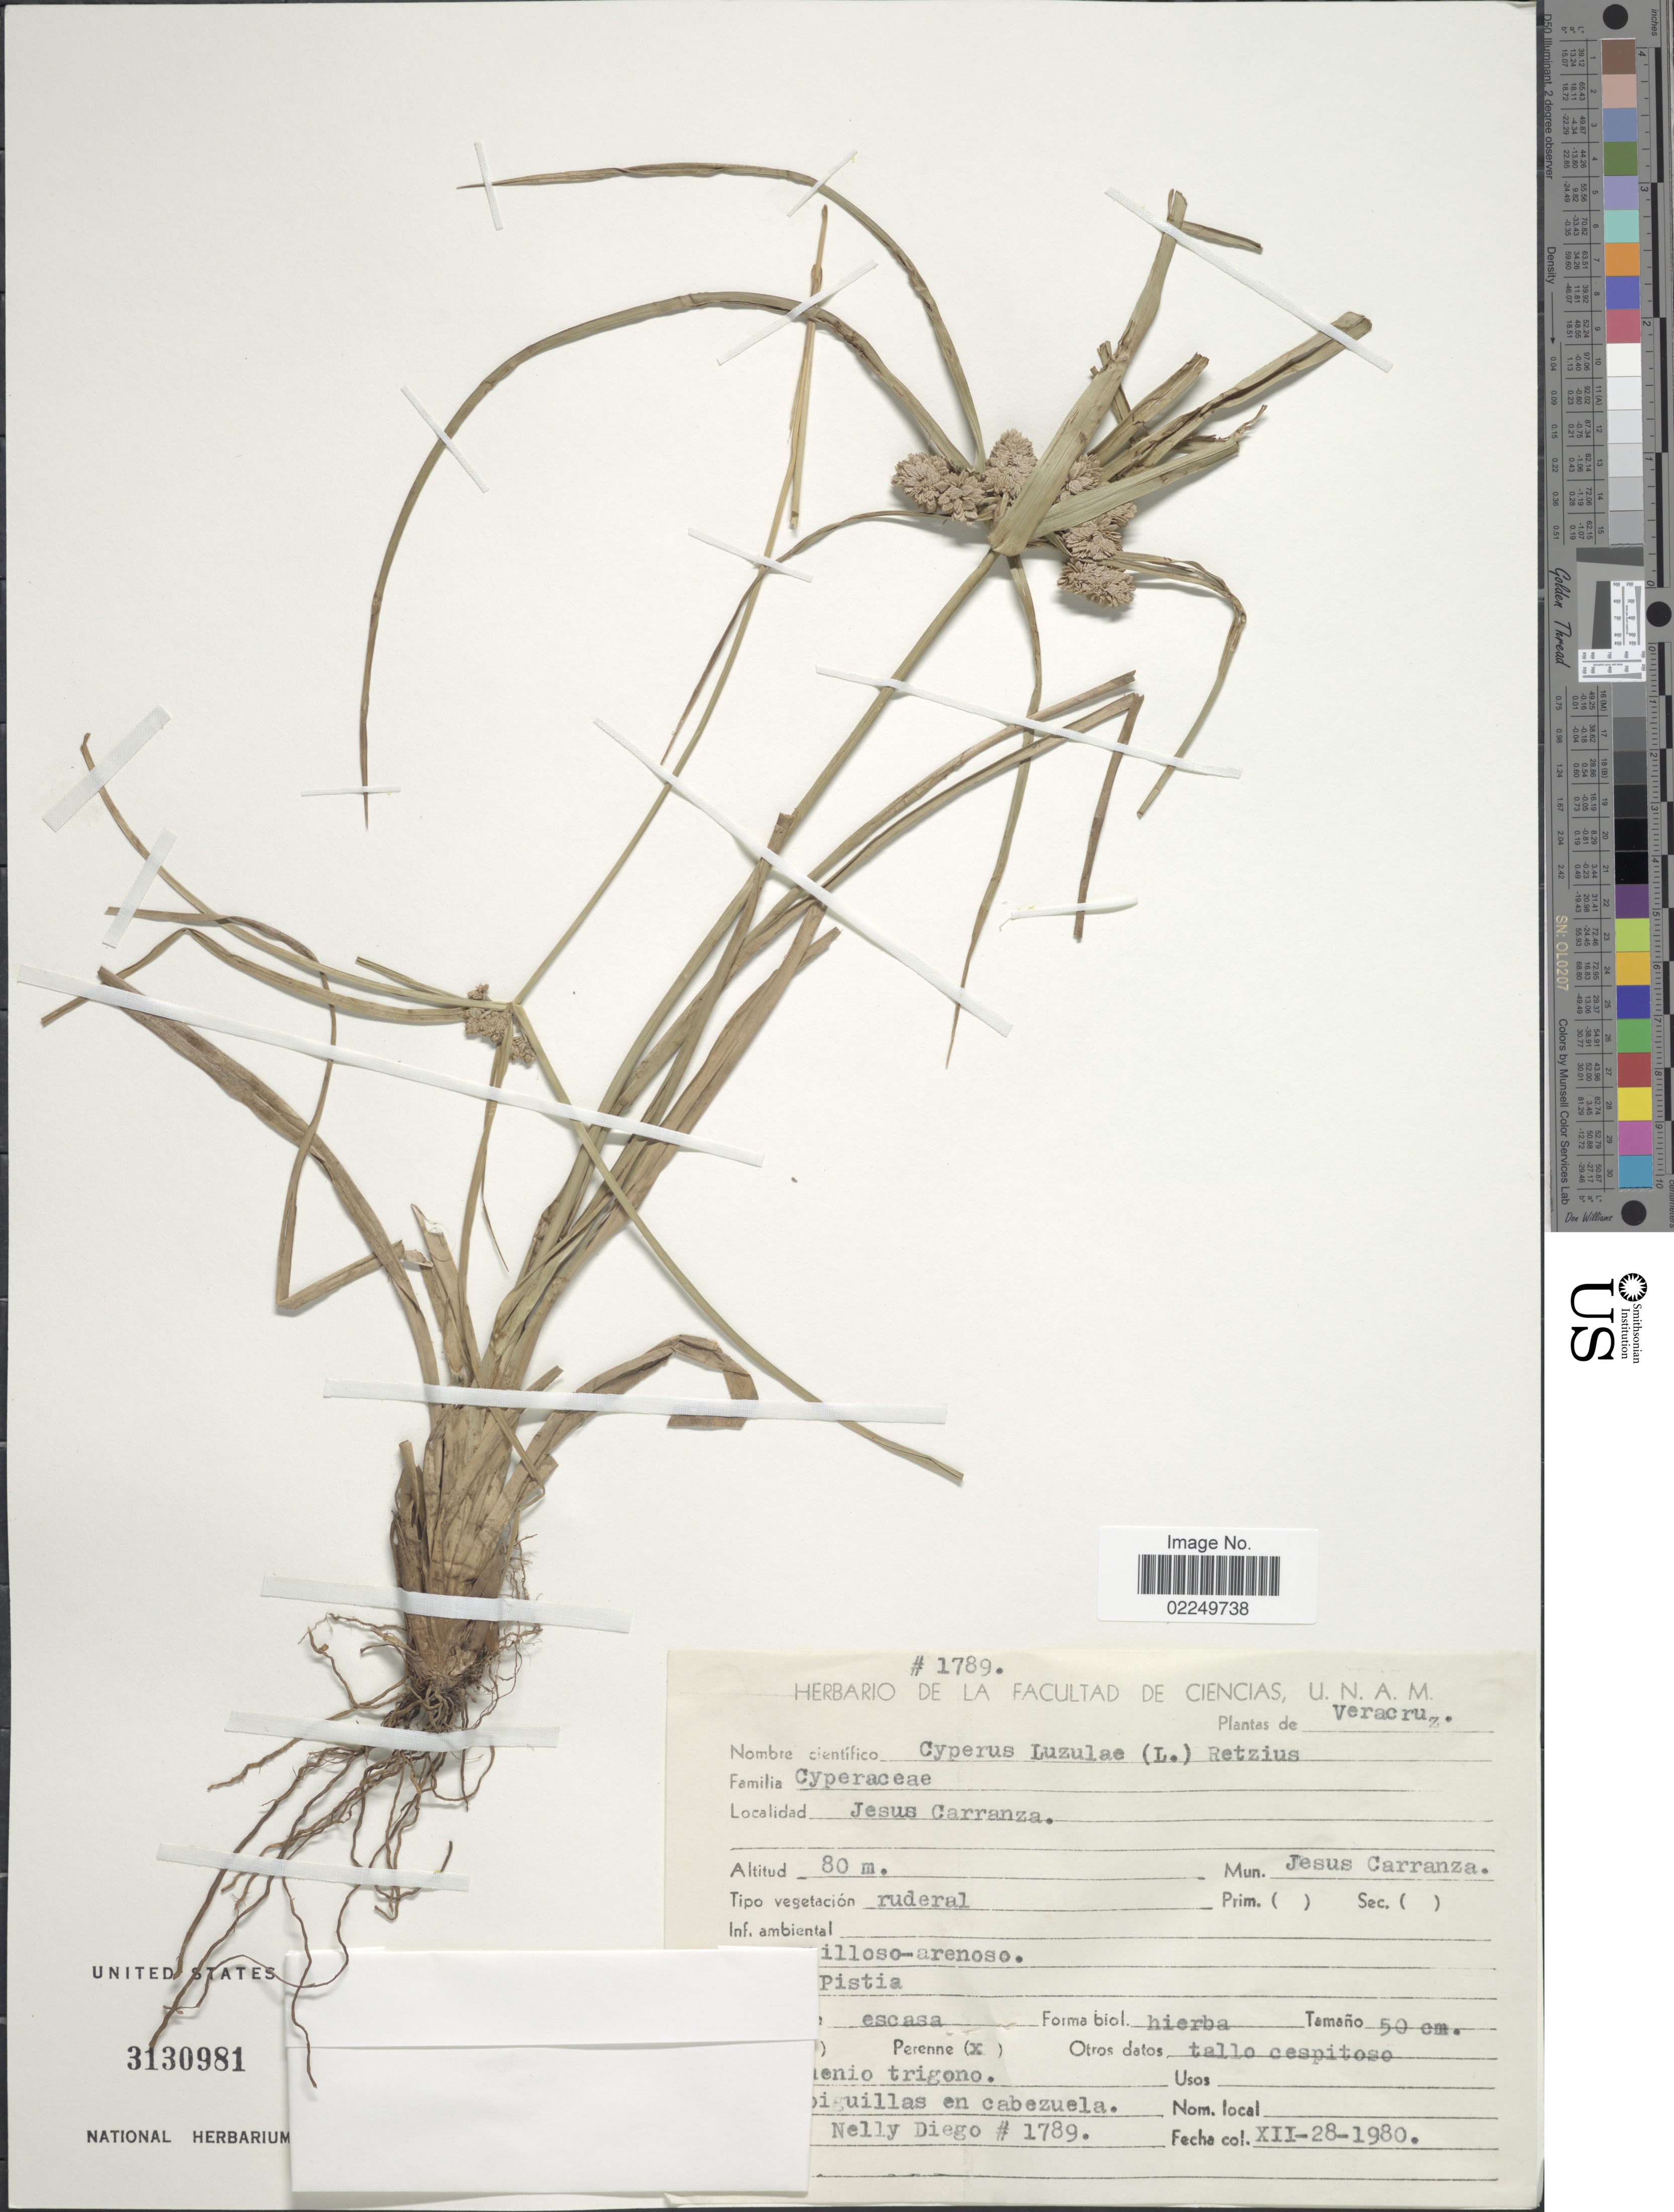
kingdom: Plantae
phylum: Tracheophyta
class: Liliopsida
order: Poales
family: Cyperaceae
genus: Cyperus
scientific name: Cyperus luzulae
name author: (L.) Rottb. ex Retz.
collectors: N. Diego Pérez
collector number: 1789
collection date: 1980-12-28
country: Mexico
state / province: Veracruz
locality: Veracruz, Jesus Carranza, Mun. Jesus Carranza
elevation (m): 80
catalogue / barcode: US 3130981